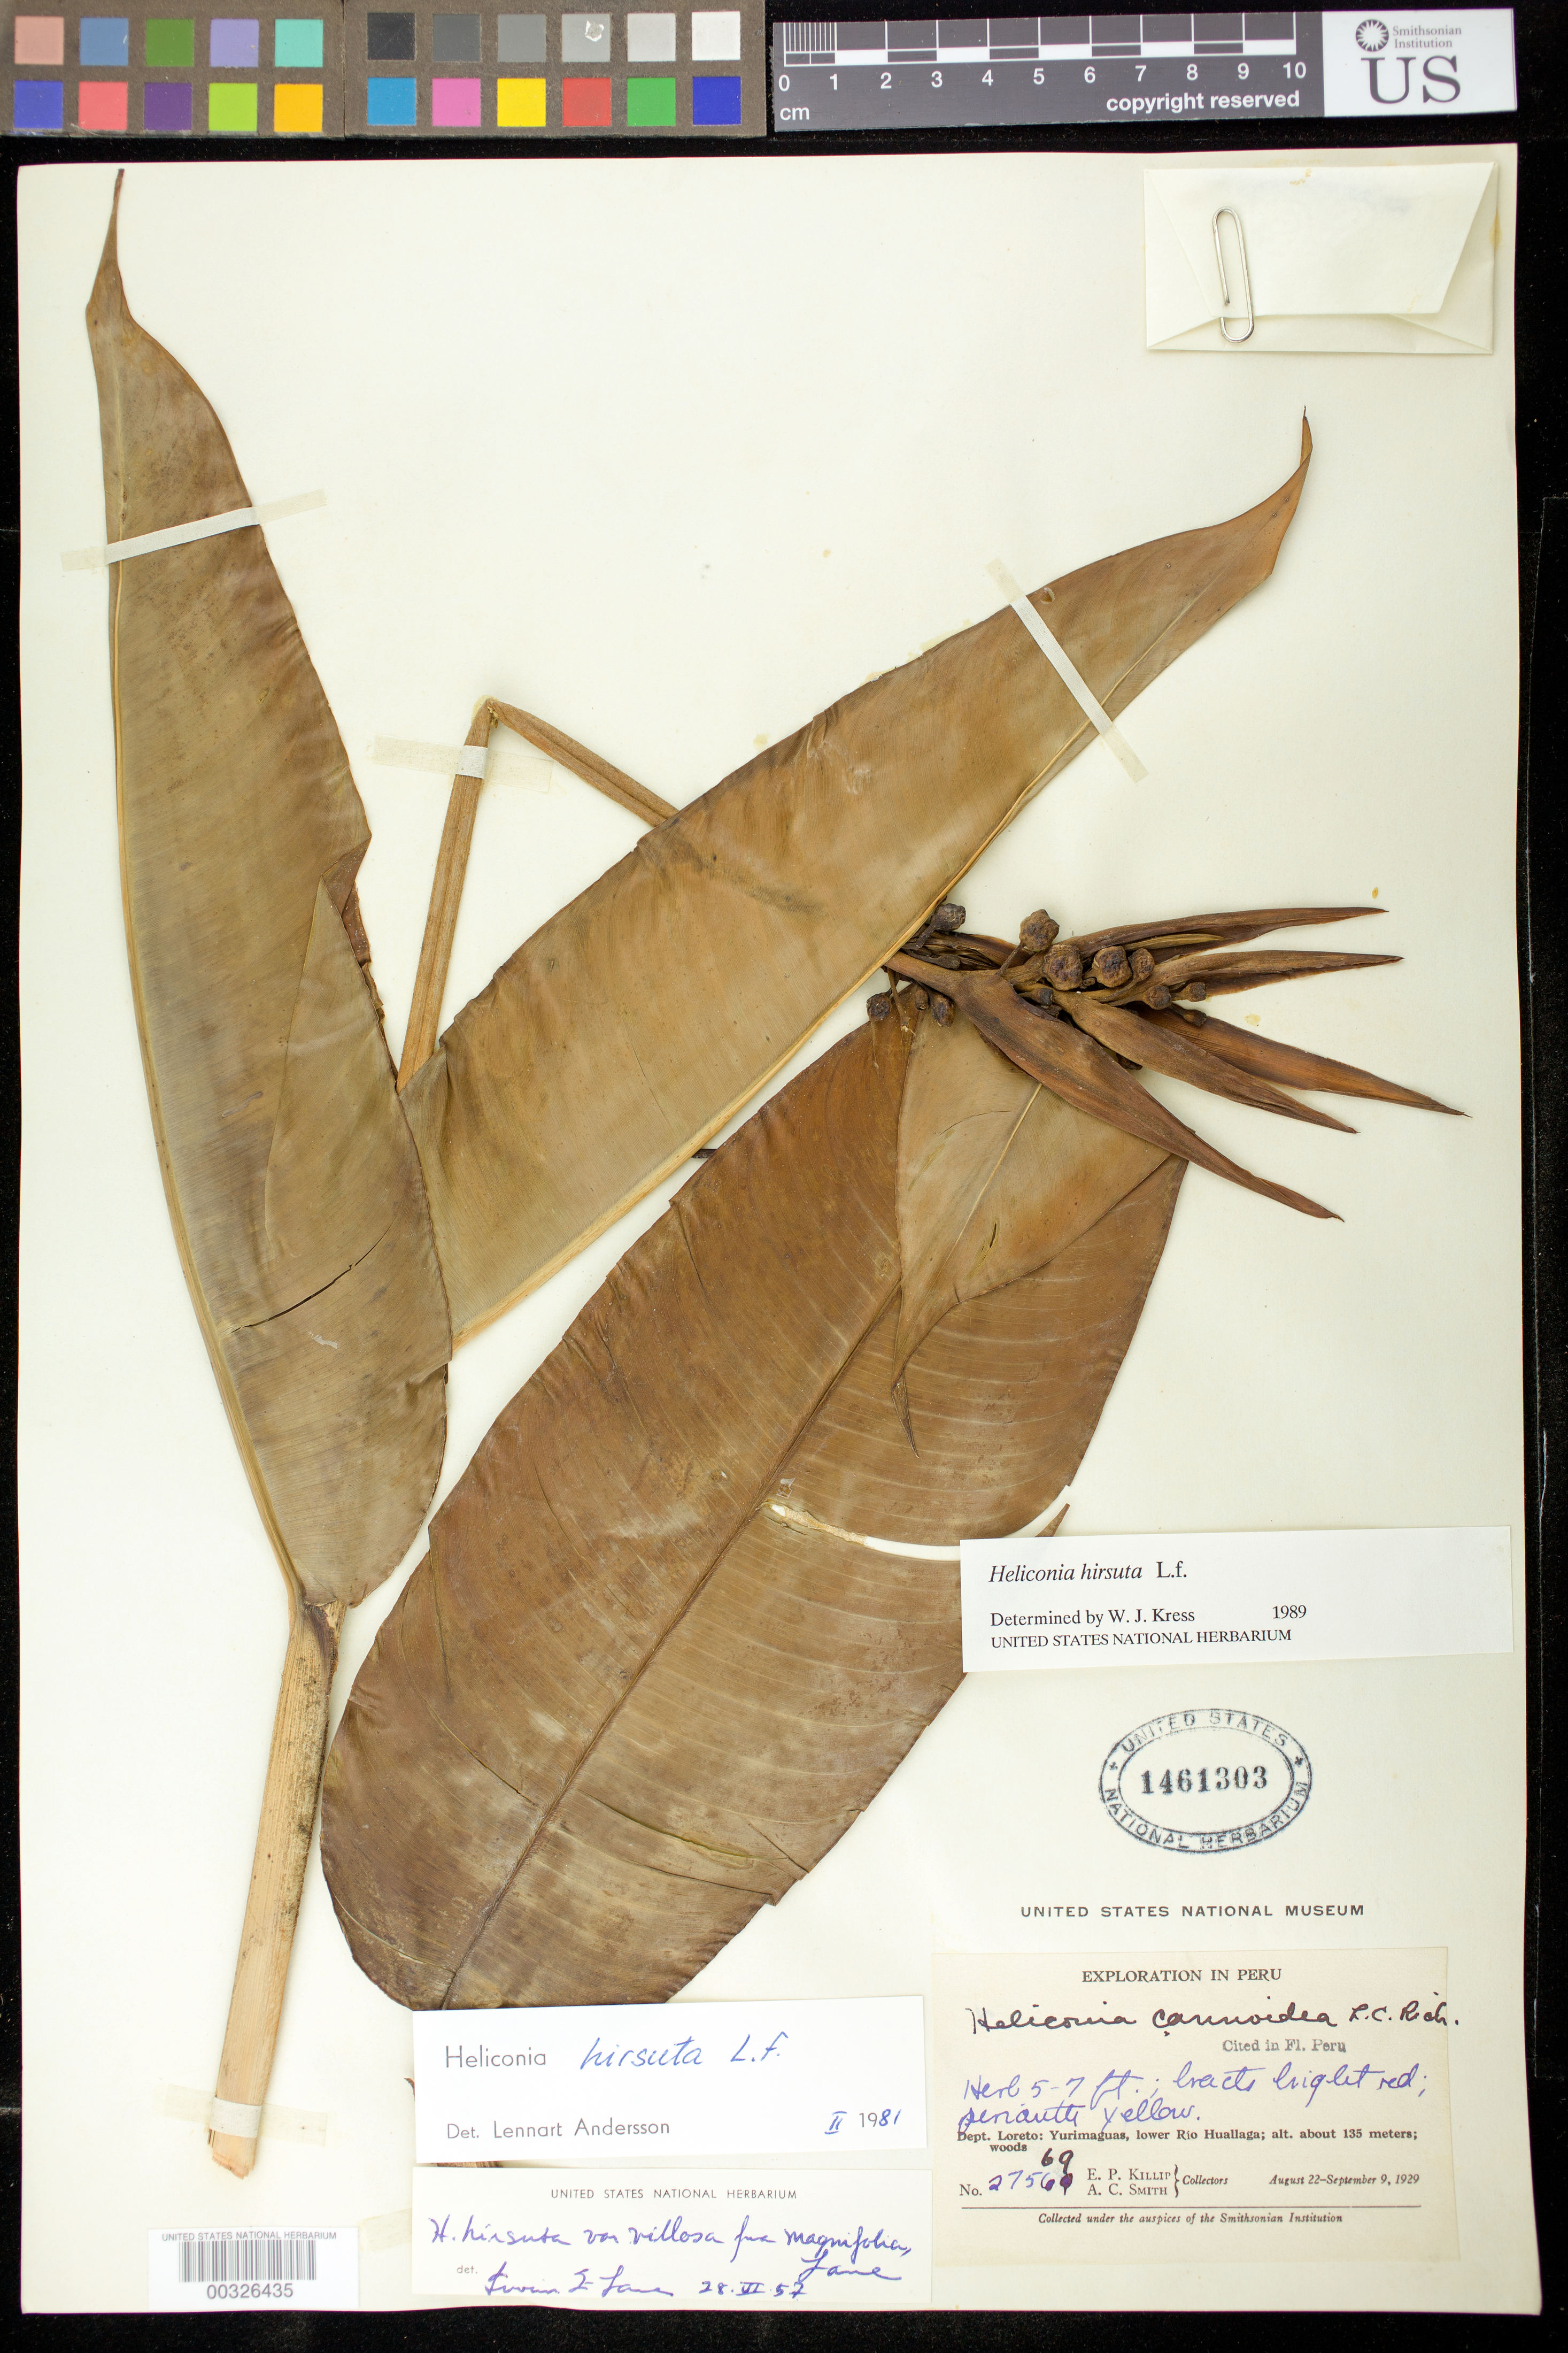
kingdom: Plantae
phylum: Tracheophyta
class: Liliopsida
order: Zingiberales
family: Heliconiaceae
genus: Heliconia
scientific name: Heliconia hirsuta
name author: L. f.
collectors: E. P. Killip & A. C. Smith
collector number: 27569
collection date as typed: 22 Aug 1929 to 09 Sep 1929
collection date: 1929-08-22/1929-09-09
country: Peru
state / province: Loreto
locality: Yurimaguas, lower rio huallaga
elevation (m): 135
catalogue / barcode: US 1461303